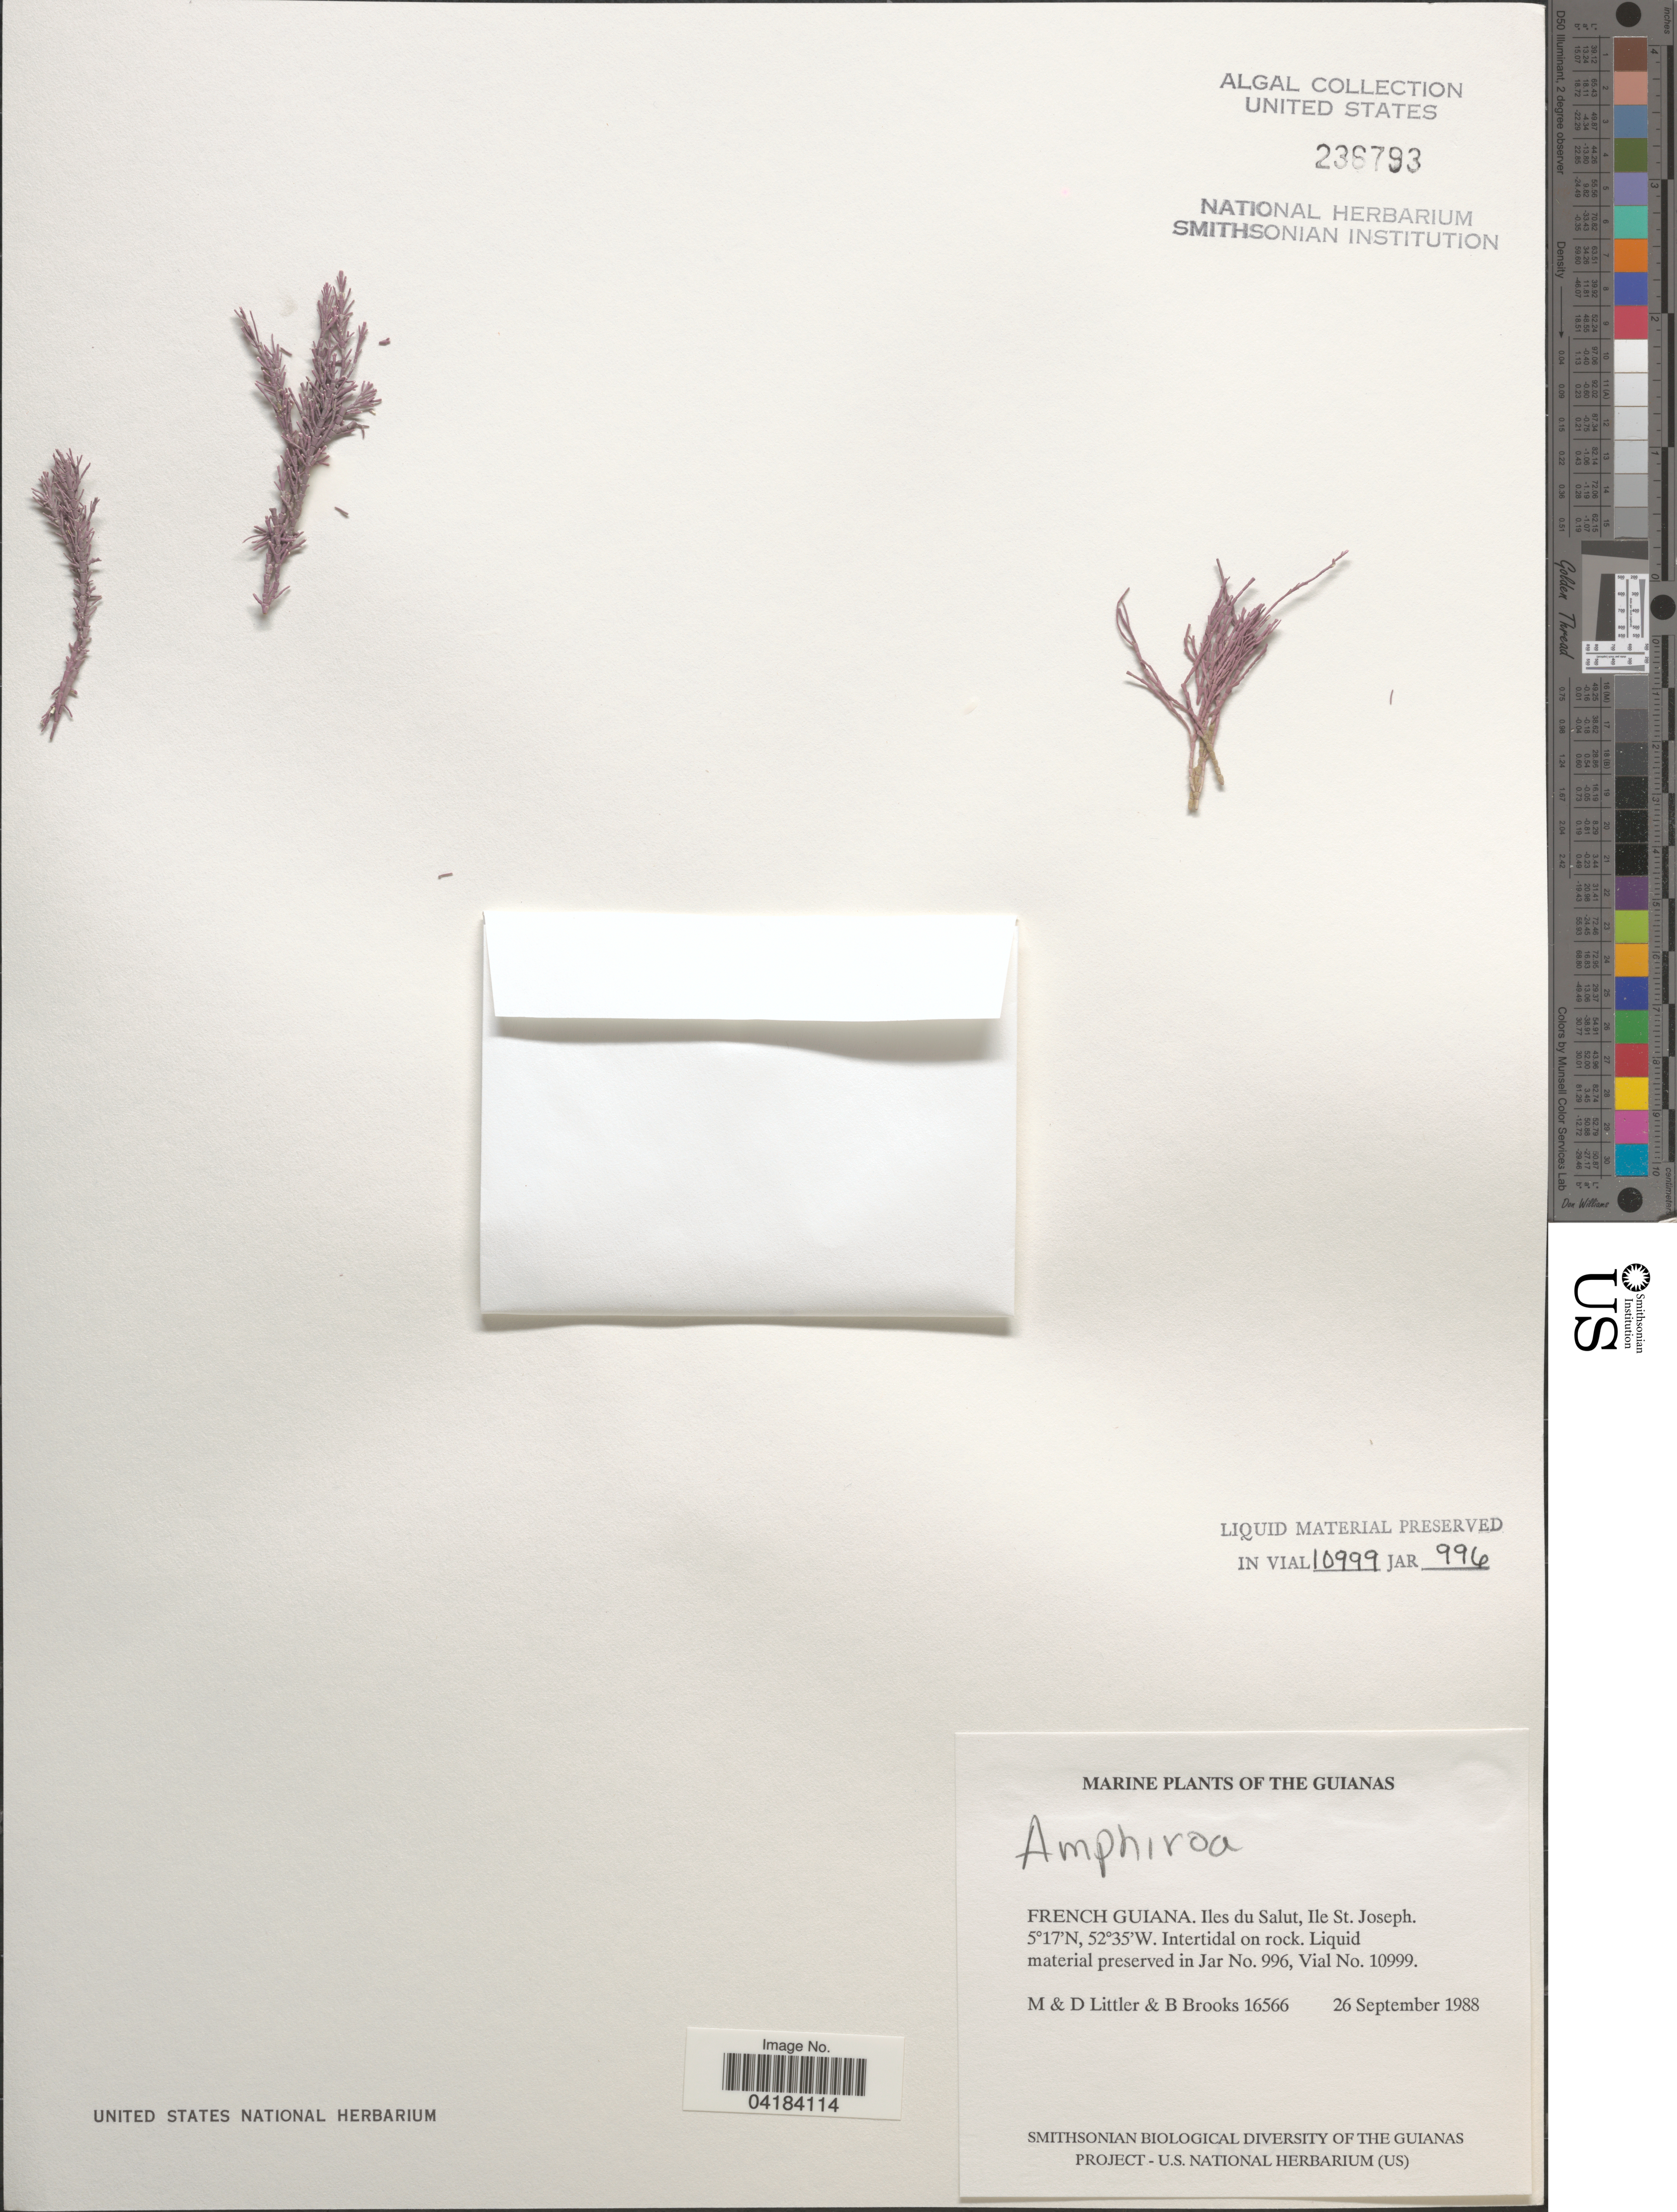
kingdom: Plantae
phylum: Rhodophyta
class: Florideophyceae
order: Corallinales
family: Lithophyllaceae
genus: Amphiroa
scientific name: Amphiroa sp.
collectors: M. Littler, D. S. Littler & B. Brooks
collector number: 16566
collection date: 1988-09-26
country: French Guiana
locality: The Guianas. Iles du Salut, Ile St. Joseph.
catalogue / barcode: US 236793